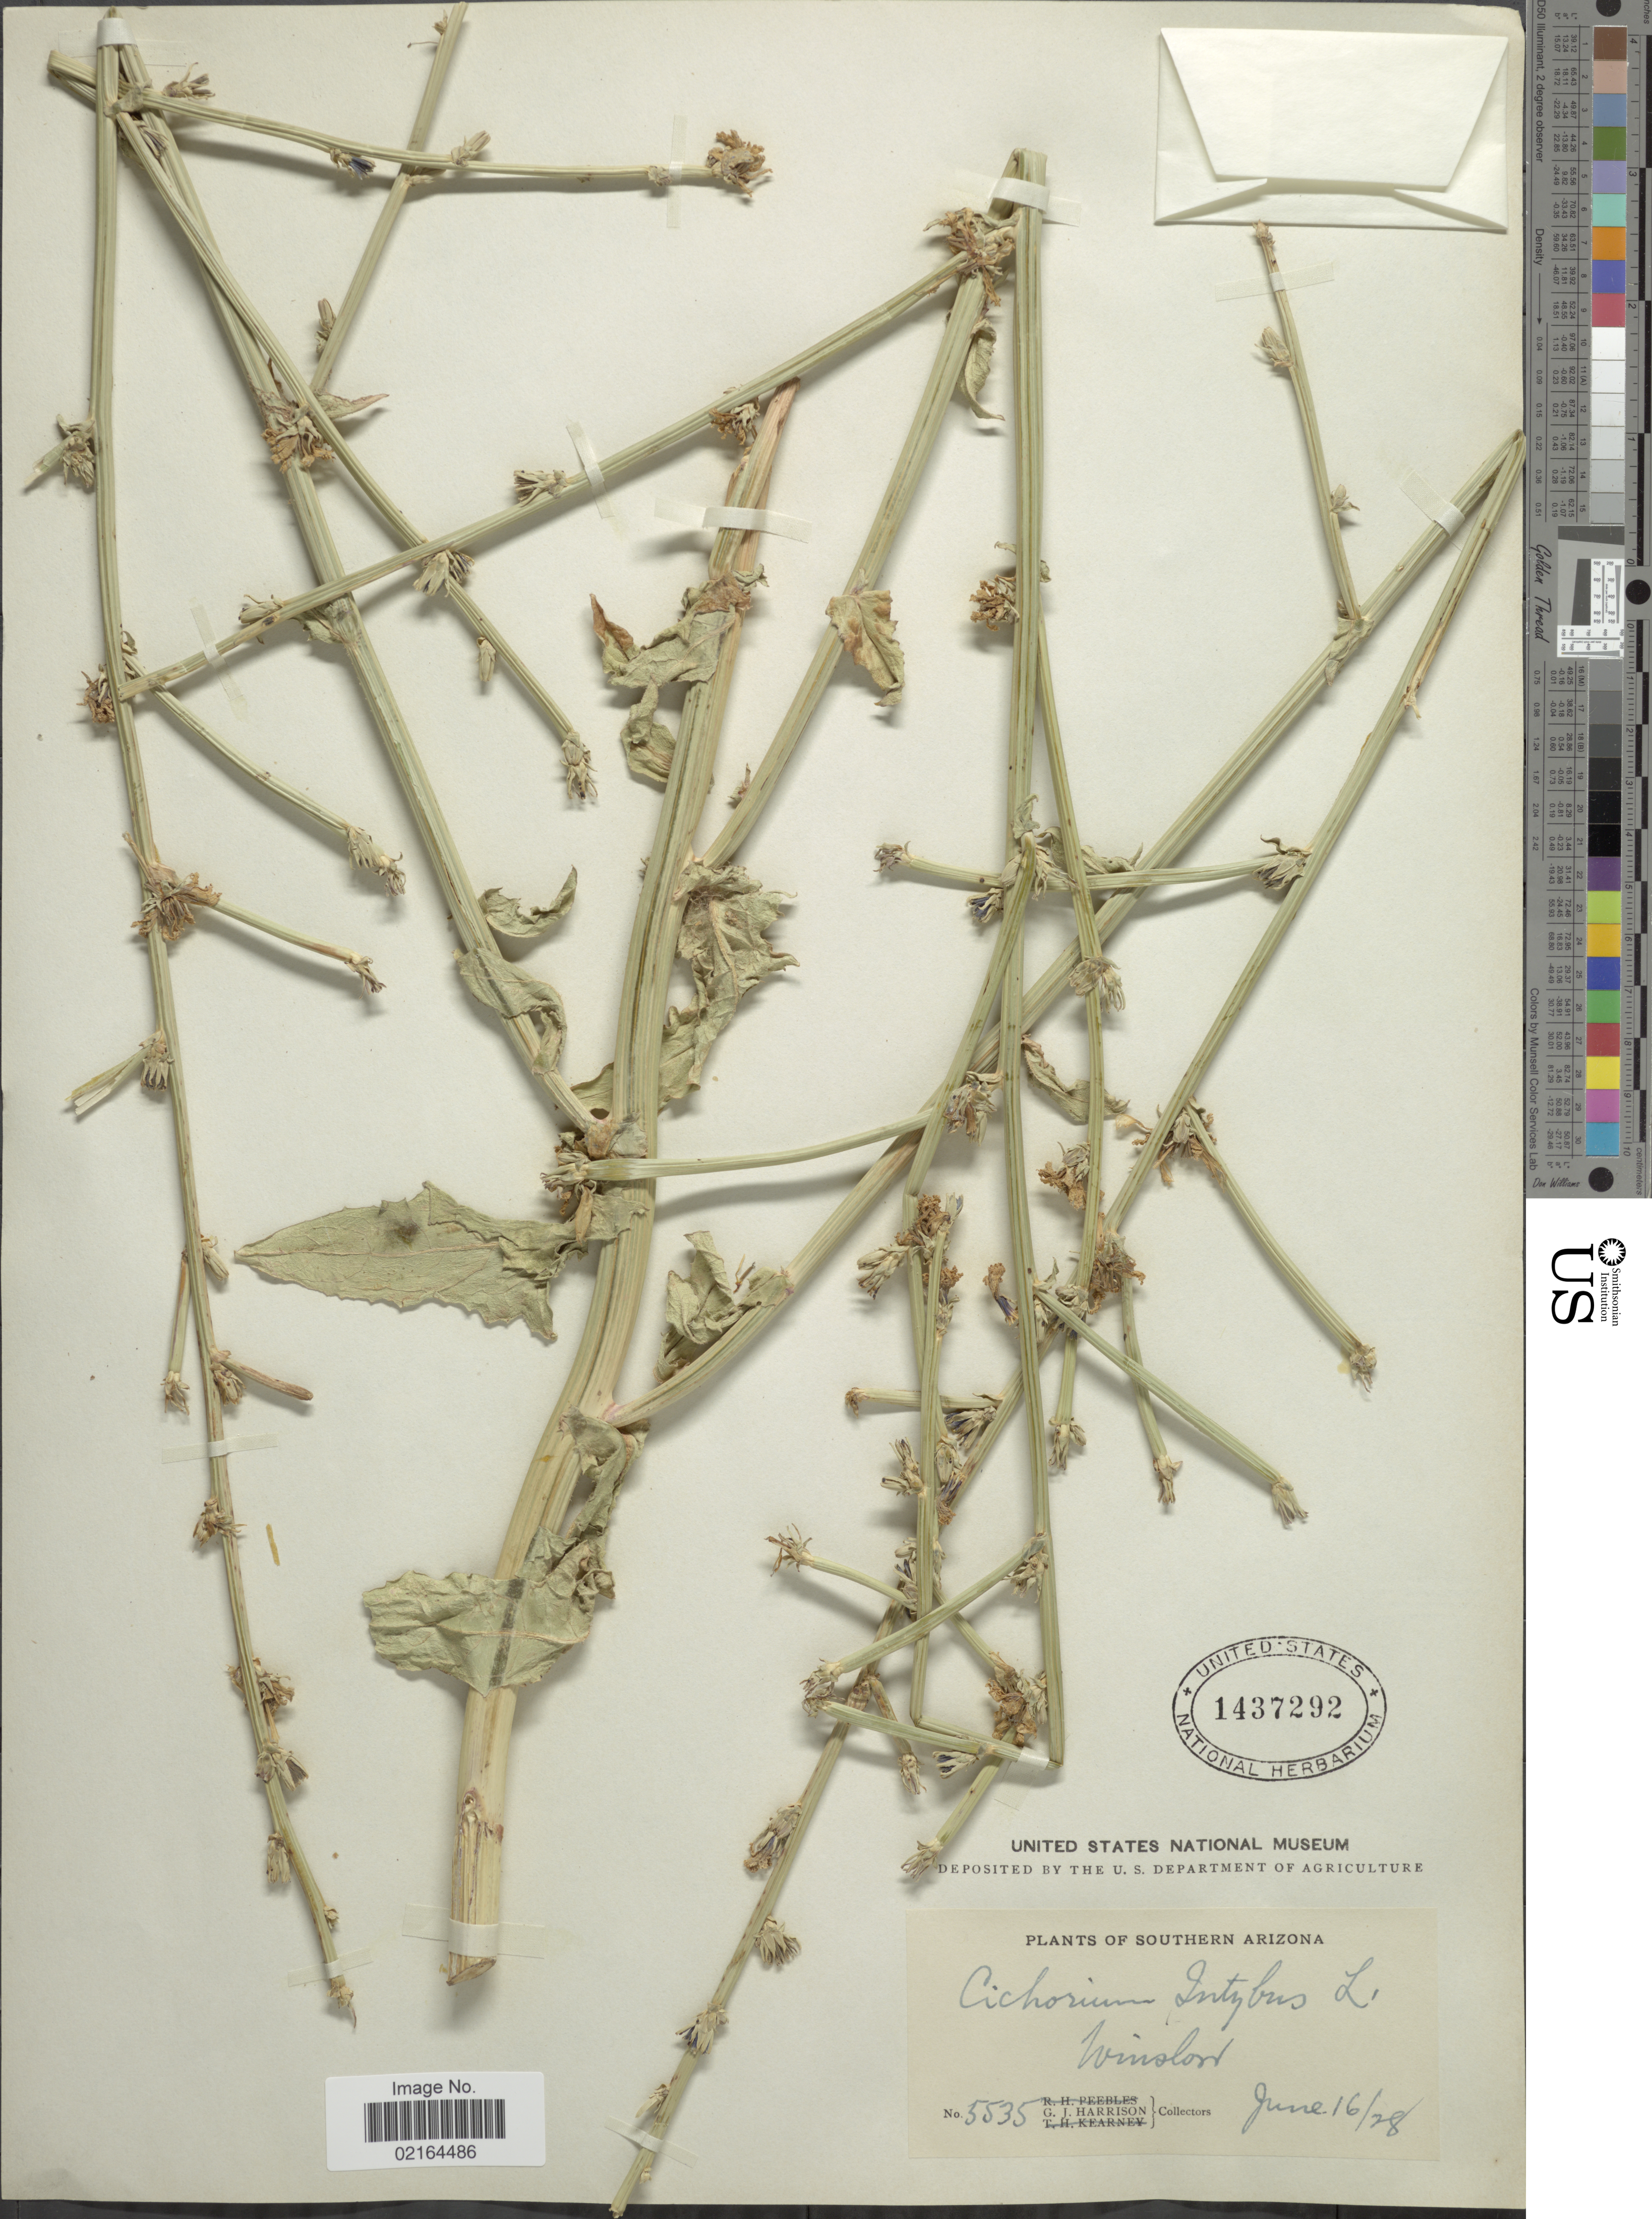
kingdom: Plantae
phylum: Tracheophyta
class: Magnoliopsida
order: Asterales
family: Asteraceae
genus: Cichorium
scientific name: Cichorium intybus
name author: L.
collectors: G. J. Harrison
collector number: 5535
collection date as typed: Transcribed d/m/y: 16/6/28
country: United States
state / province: Arizona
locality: Southern Arizona, Winslow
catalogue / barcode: US 1437292